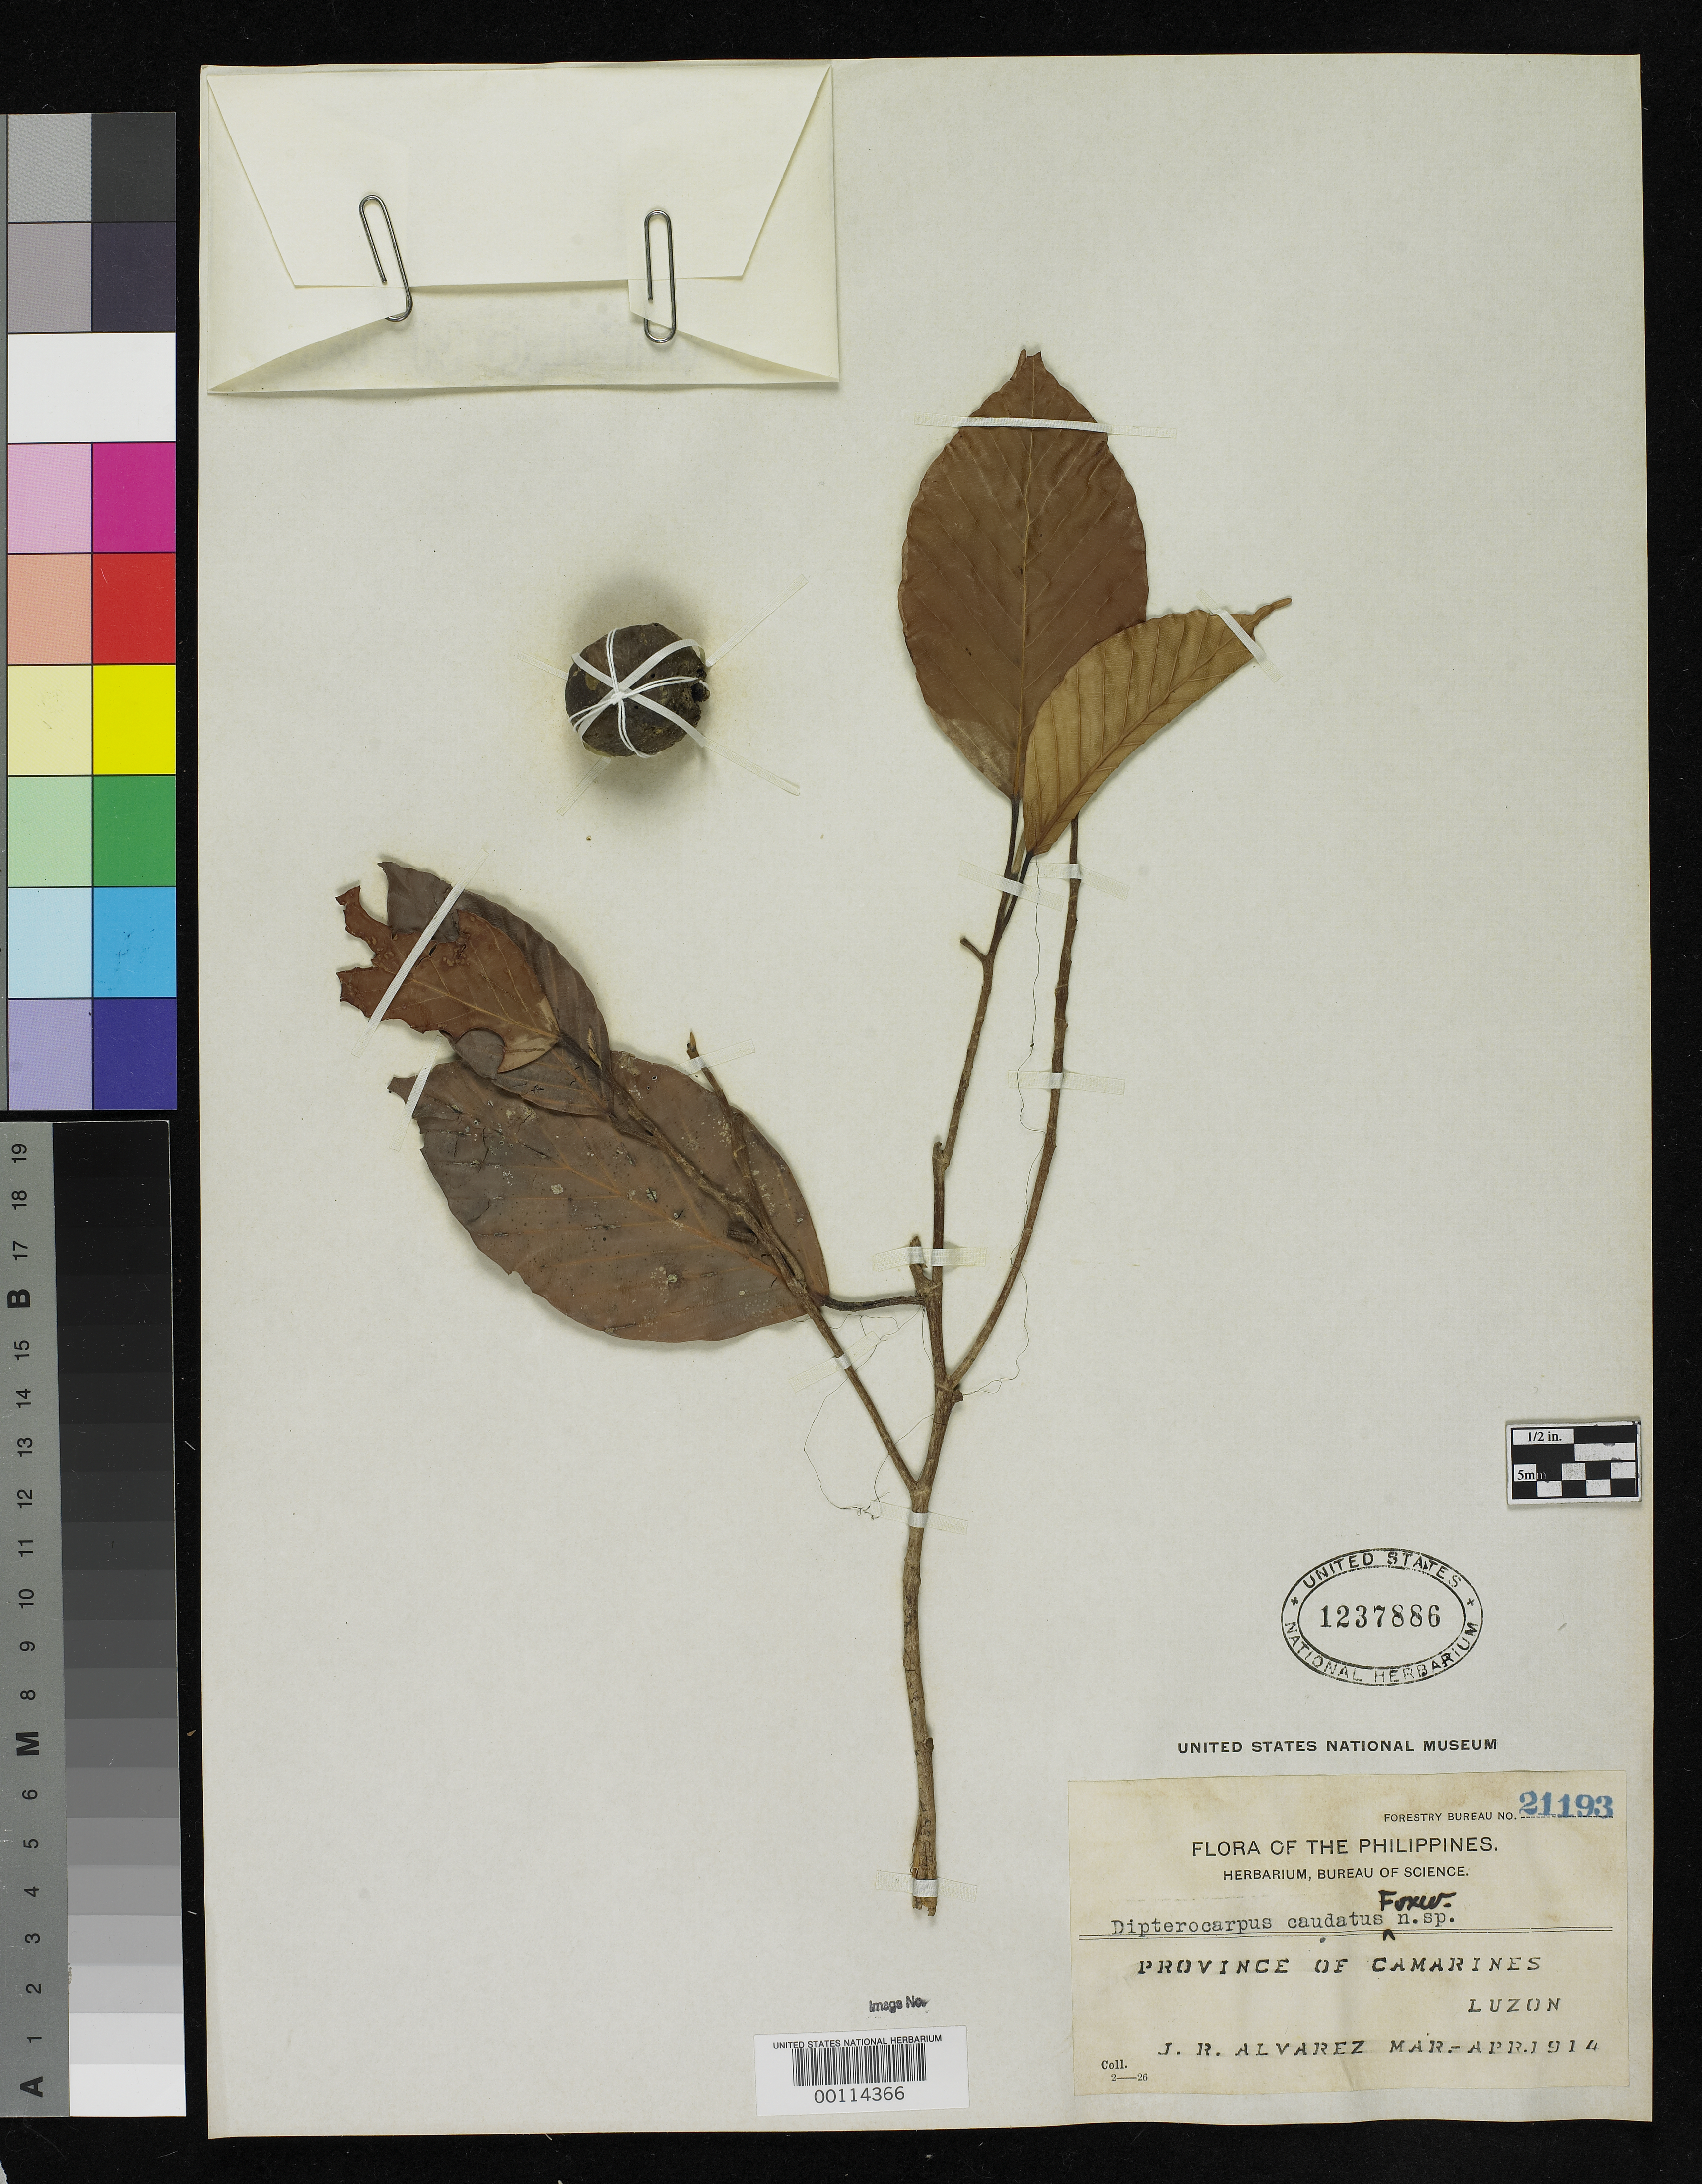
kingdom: Plantae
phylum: Tracheophyta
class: Magnoliopsida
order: Malvales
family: Dipterocarpaceae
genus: Dipterocarpus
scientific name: Dipterocarpus caudatus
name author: Foxw.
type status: Isotype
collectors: R. Alvarez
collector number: Bur. Sci. 21193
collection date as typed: Mar 1914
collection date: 1914-03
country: Philippines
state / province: Bicol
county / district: Camarines Norte / Camarines Sur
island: Luzon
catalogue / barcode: US 1237886